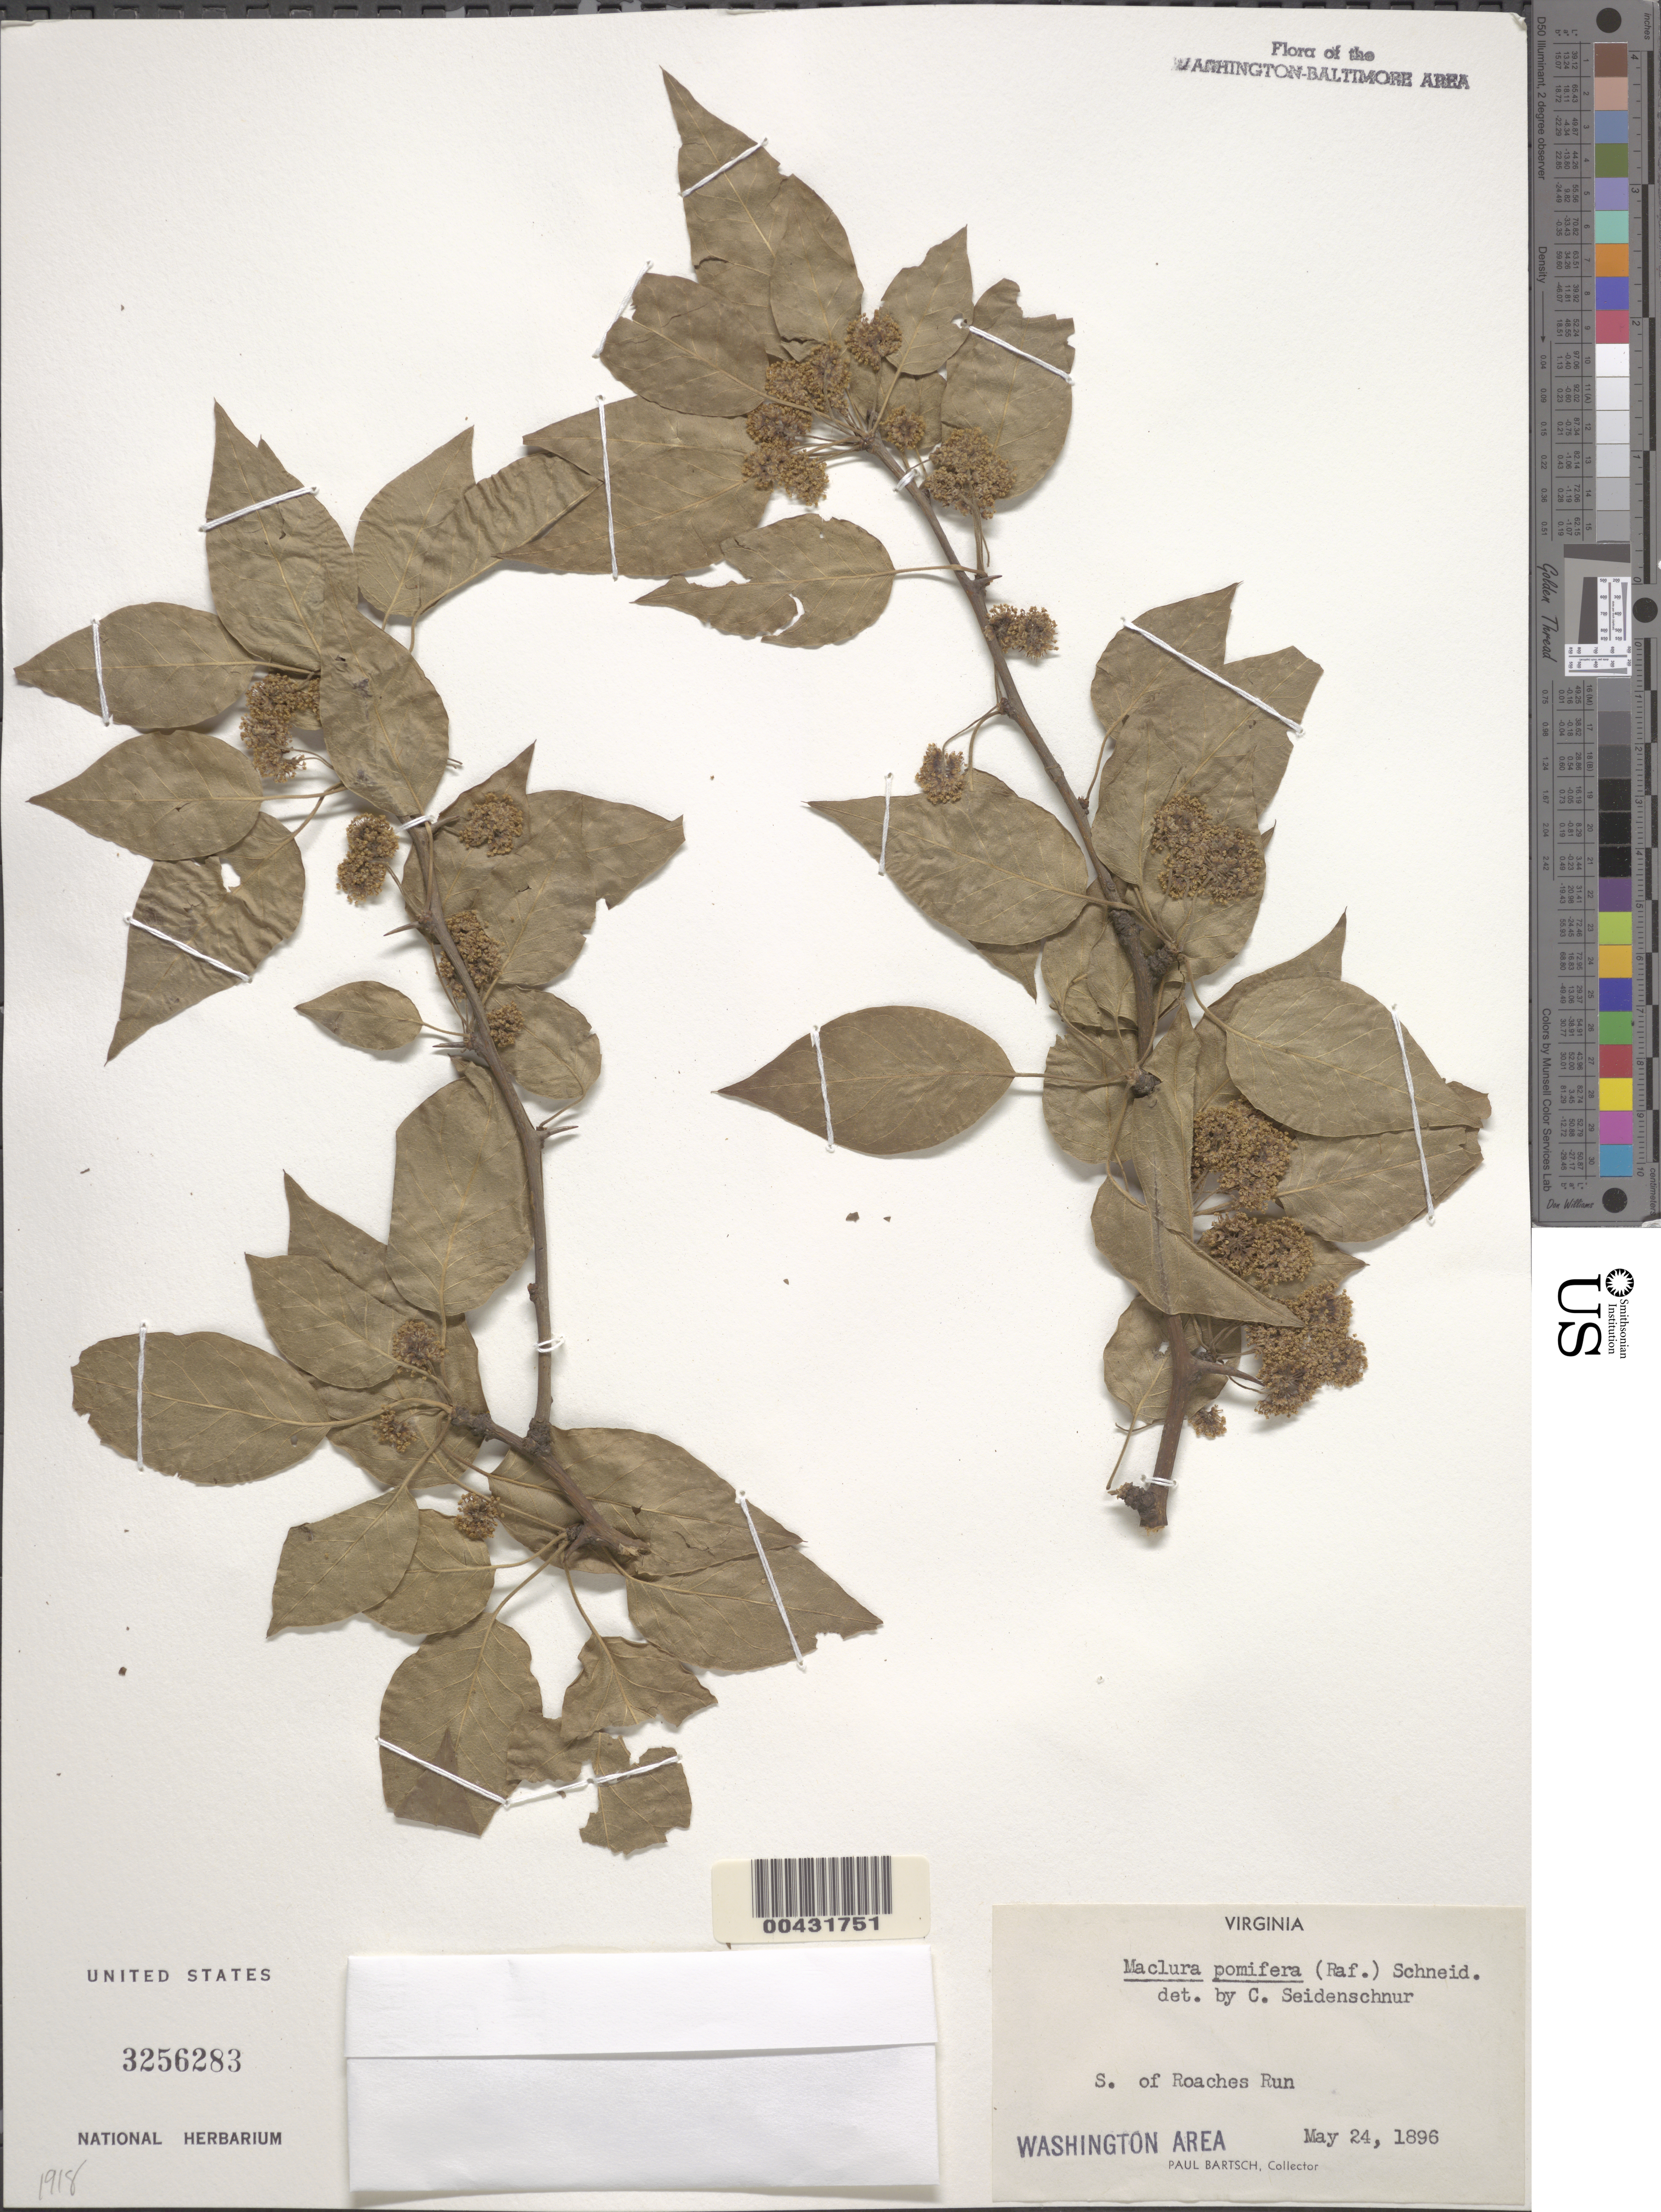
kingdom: Plantae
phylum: Tracheophyta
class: Magnoliopsida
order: Rosales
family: Moraceae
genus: Maclura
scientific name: Maclura pomifera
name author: (Raf.) C.K. Schneid.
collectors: P. Bartsch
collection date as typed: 24 May 1896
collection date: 1896-05-24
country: United States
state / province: Virginia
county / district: Arlington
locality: S of Roaches Run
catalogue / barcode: US 3256283